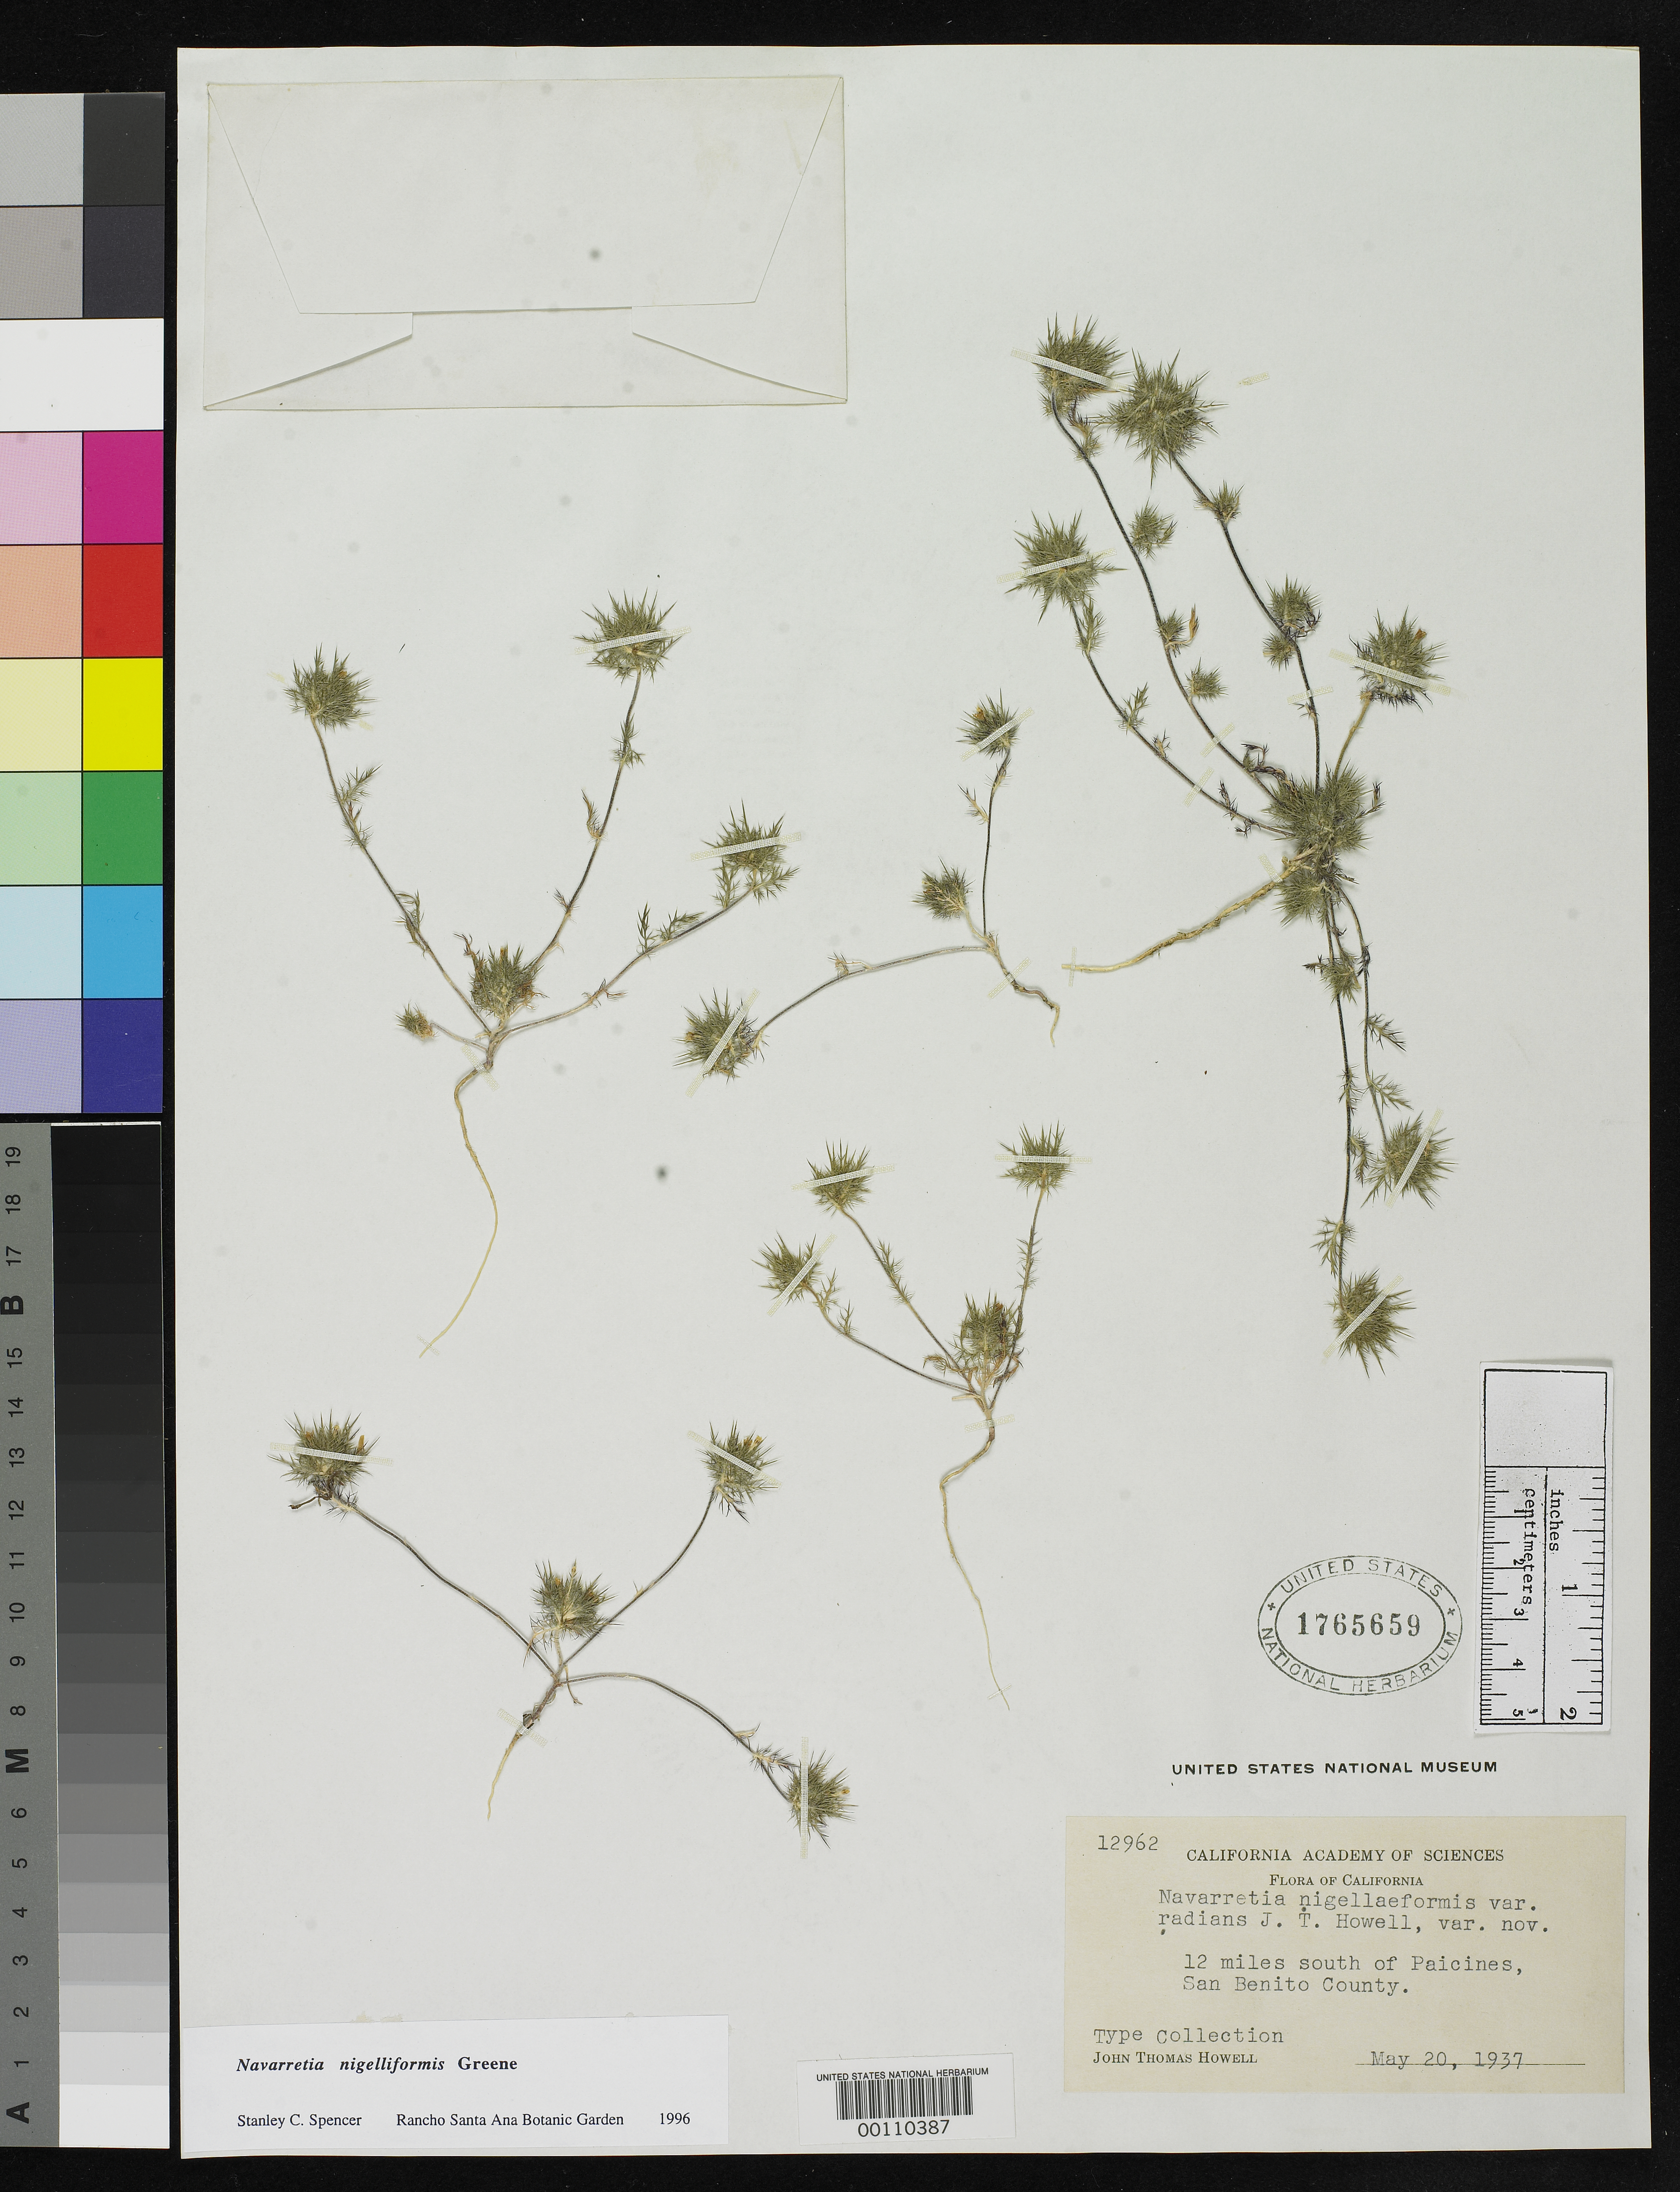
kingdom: Plantae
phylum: Tracheophyta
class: Magnoliopsida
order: Ericales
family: Polemoniaceae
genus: Navarretia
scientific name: Navarretia nigelliformis var. radians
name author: J.T. Howell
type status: Isotype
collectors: J. T. Howell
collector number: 12962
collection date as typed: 20 May 1937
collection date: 1937-05-20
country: United States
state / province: California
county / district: San Benito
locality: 12 miles S of Paicines.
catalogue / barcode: US 1765659